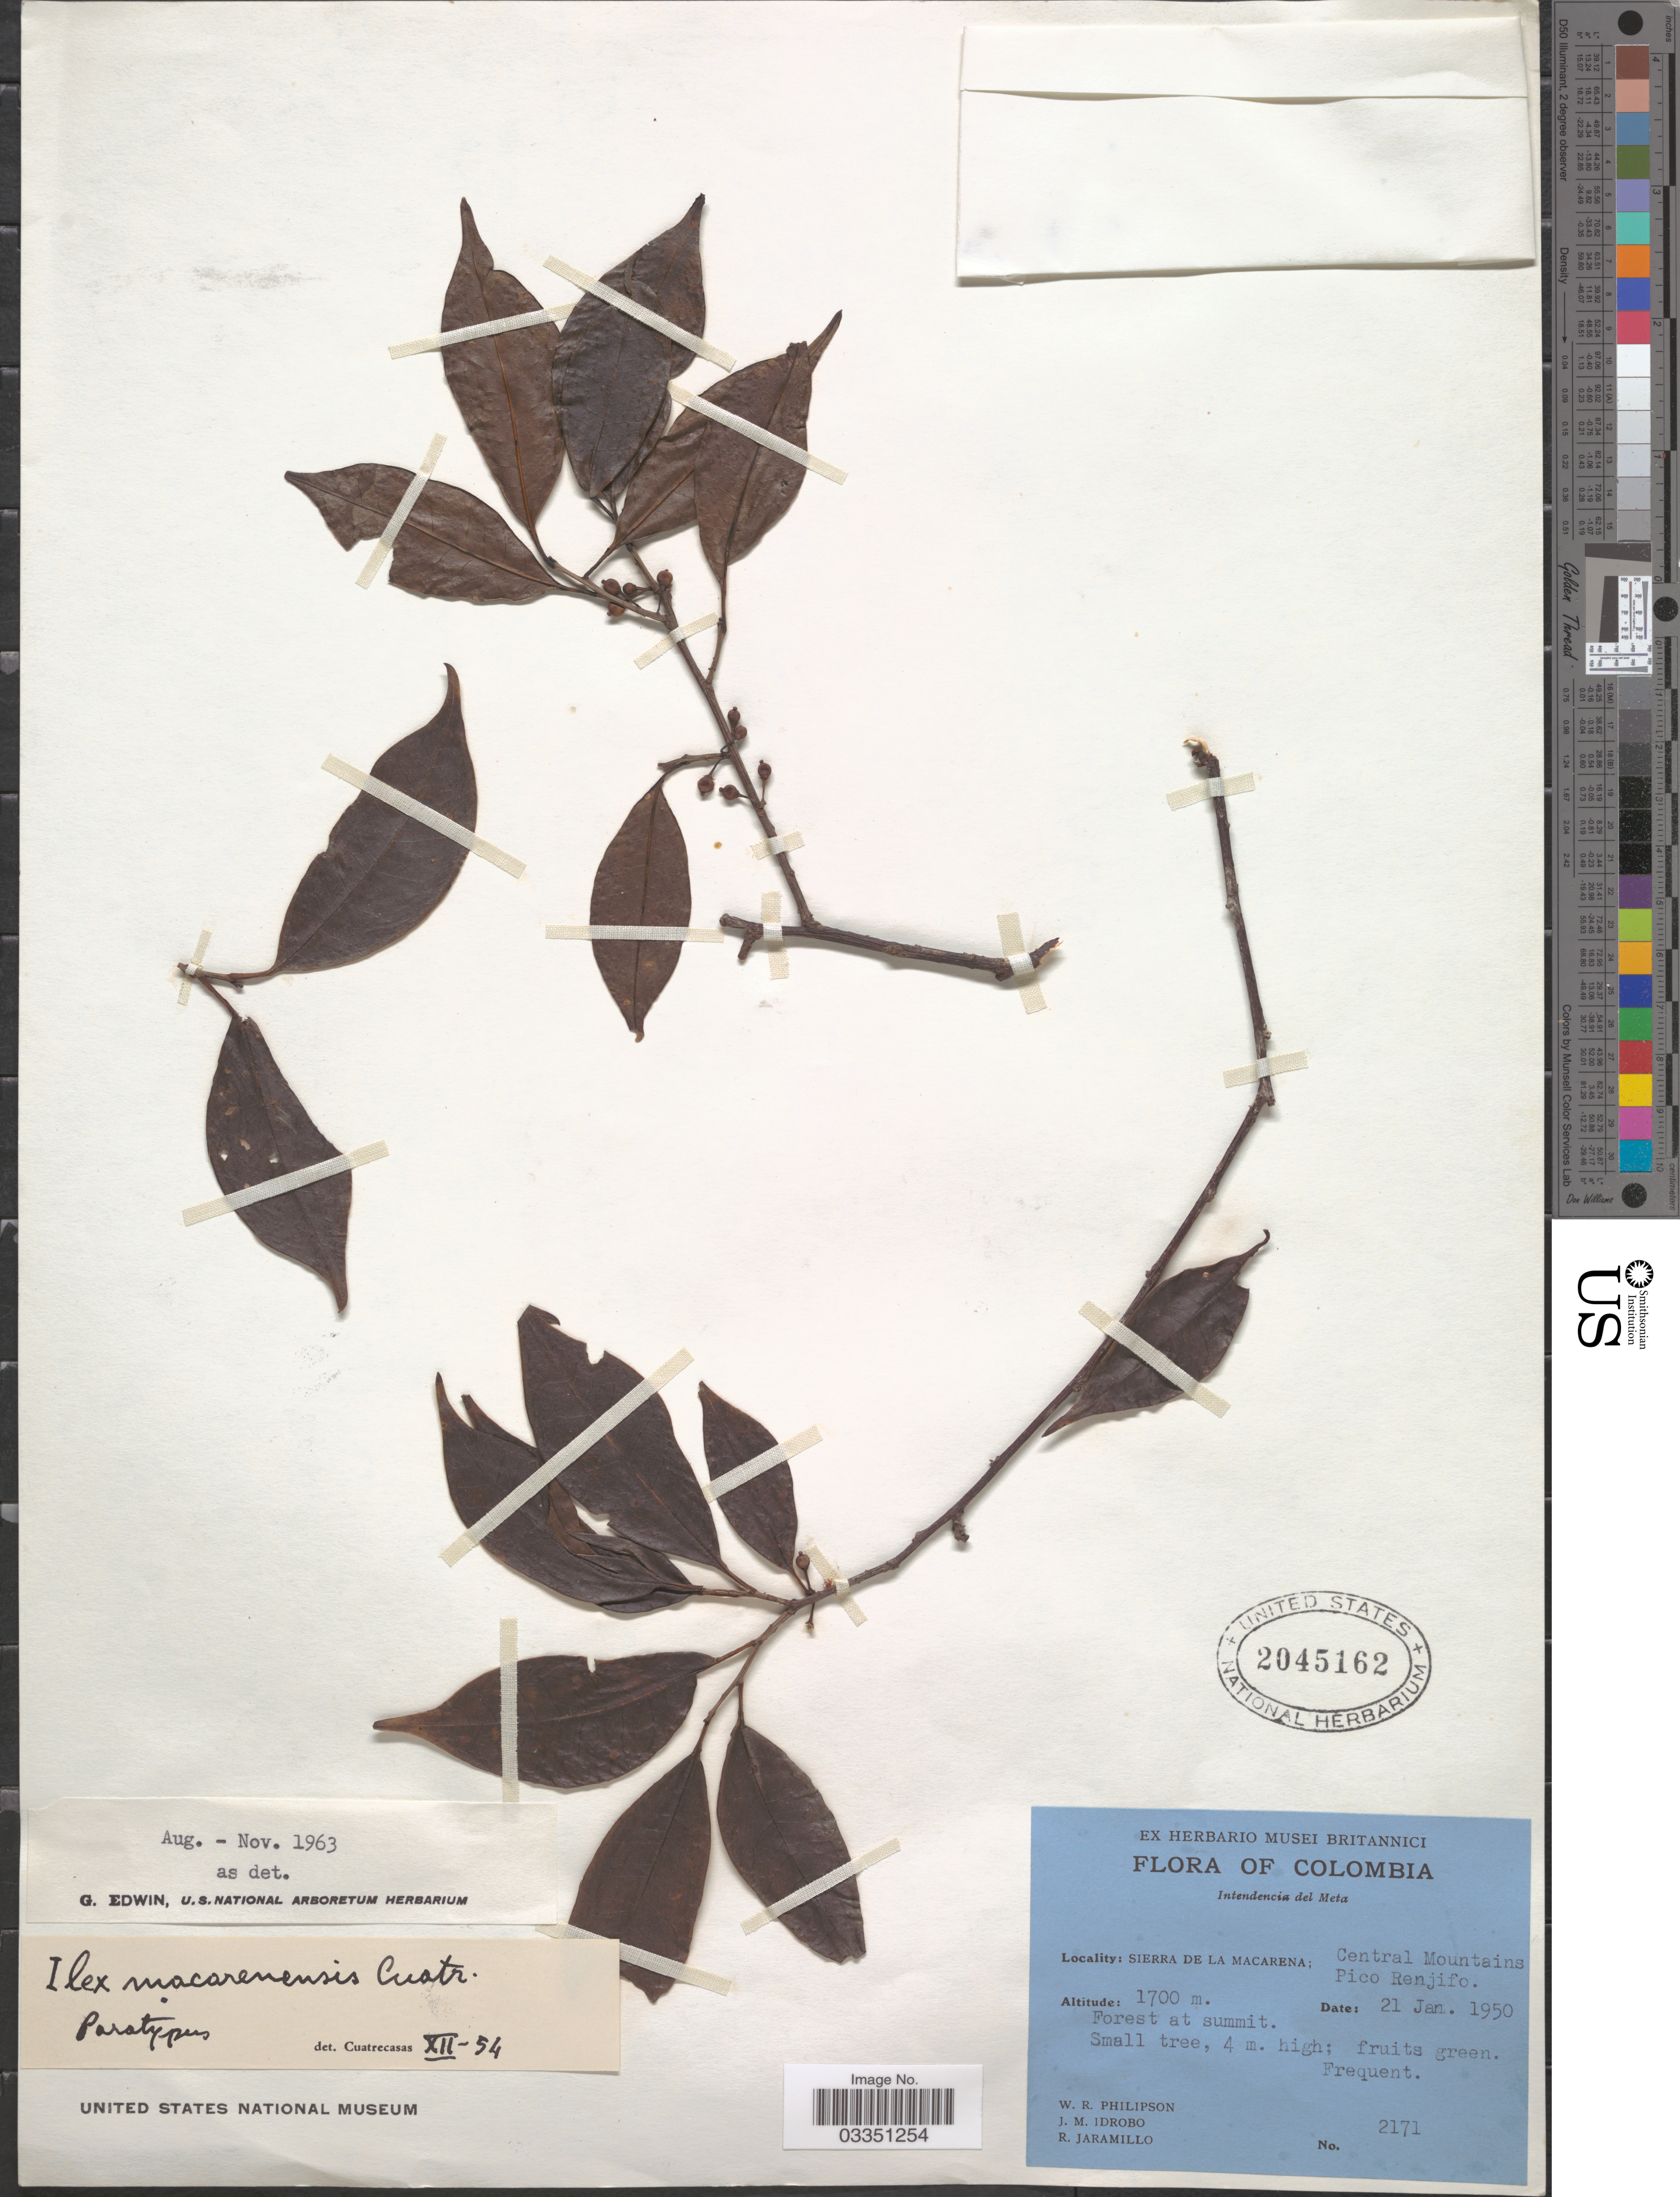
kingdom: Plantae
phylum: Tracheophyta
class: Magnoliopsida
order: Aquifoliales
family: Aquifoliaceae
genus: Ilex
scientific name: Ilex macarenensis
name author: Cuatrec.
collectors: W. R. Philipson, J. M. Idrobo & R. Jaramillo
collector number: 2171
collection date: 1950-01-21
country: Colombia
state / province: Meta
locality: Intendencia del Meta. Sierra de la Macarena: Central Mountains. Pico Renjifo.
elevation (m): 1700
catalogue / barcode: US 2045162